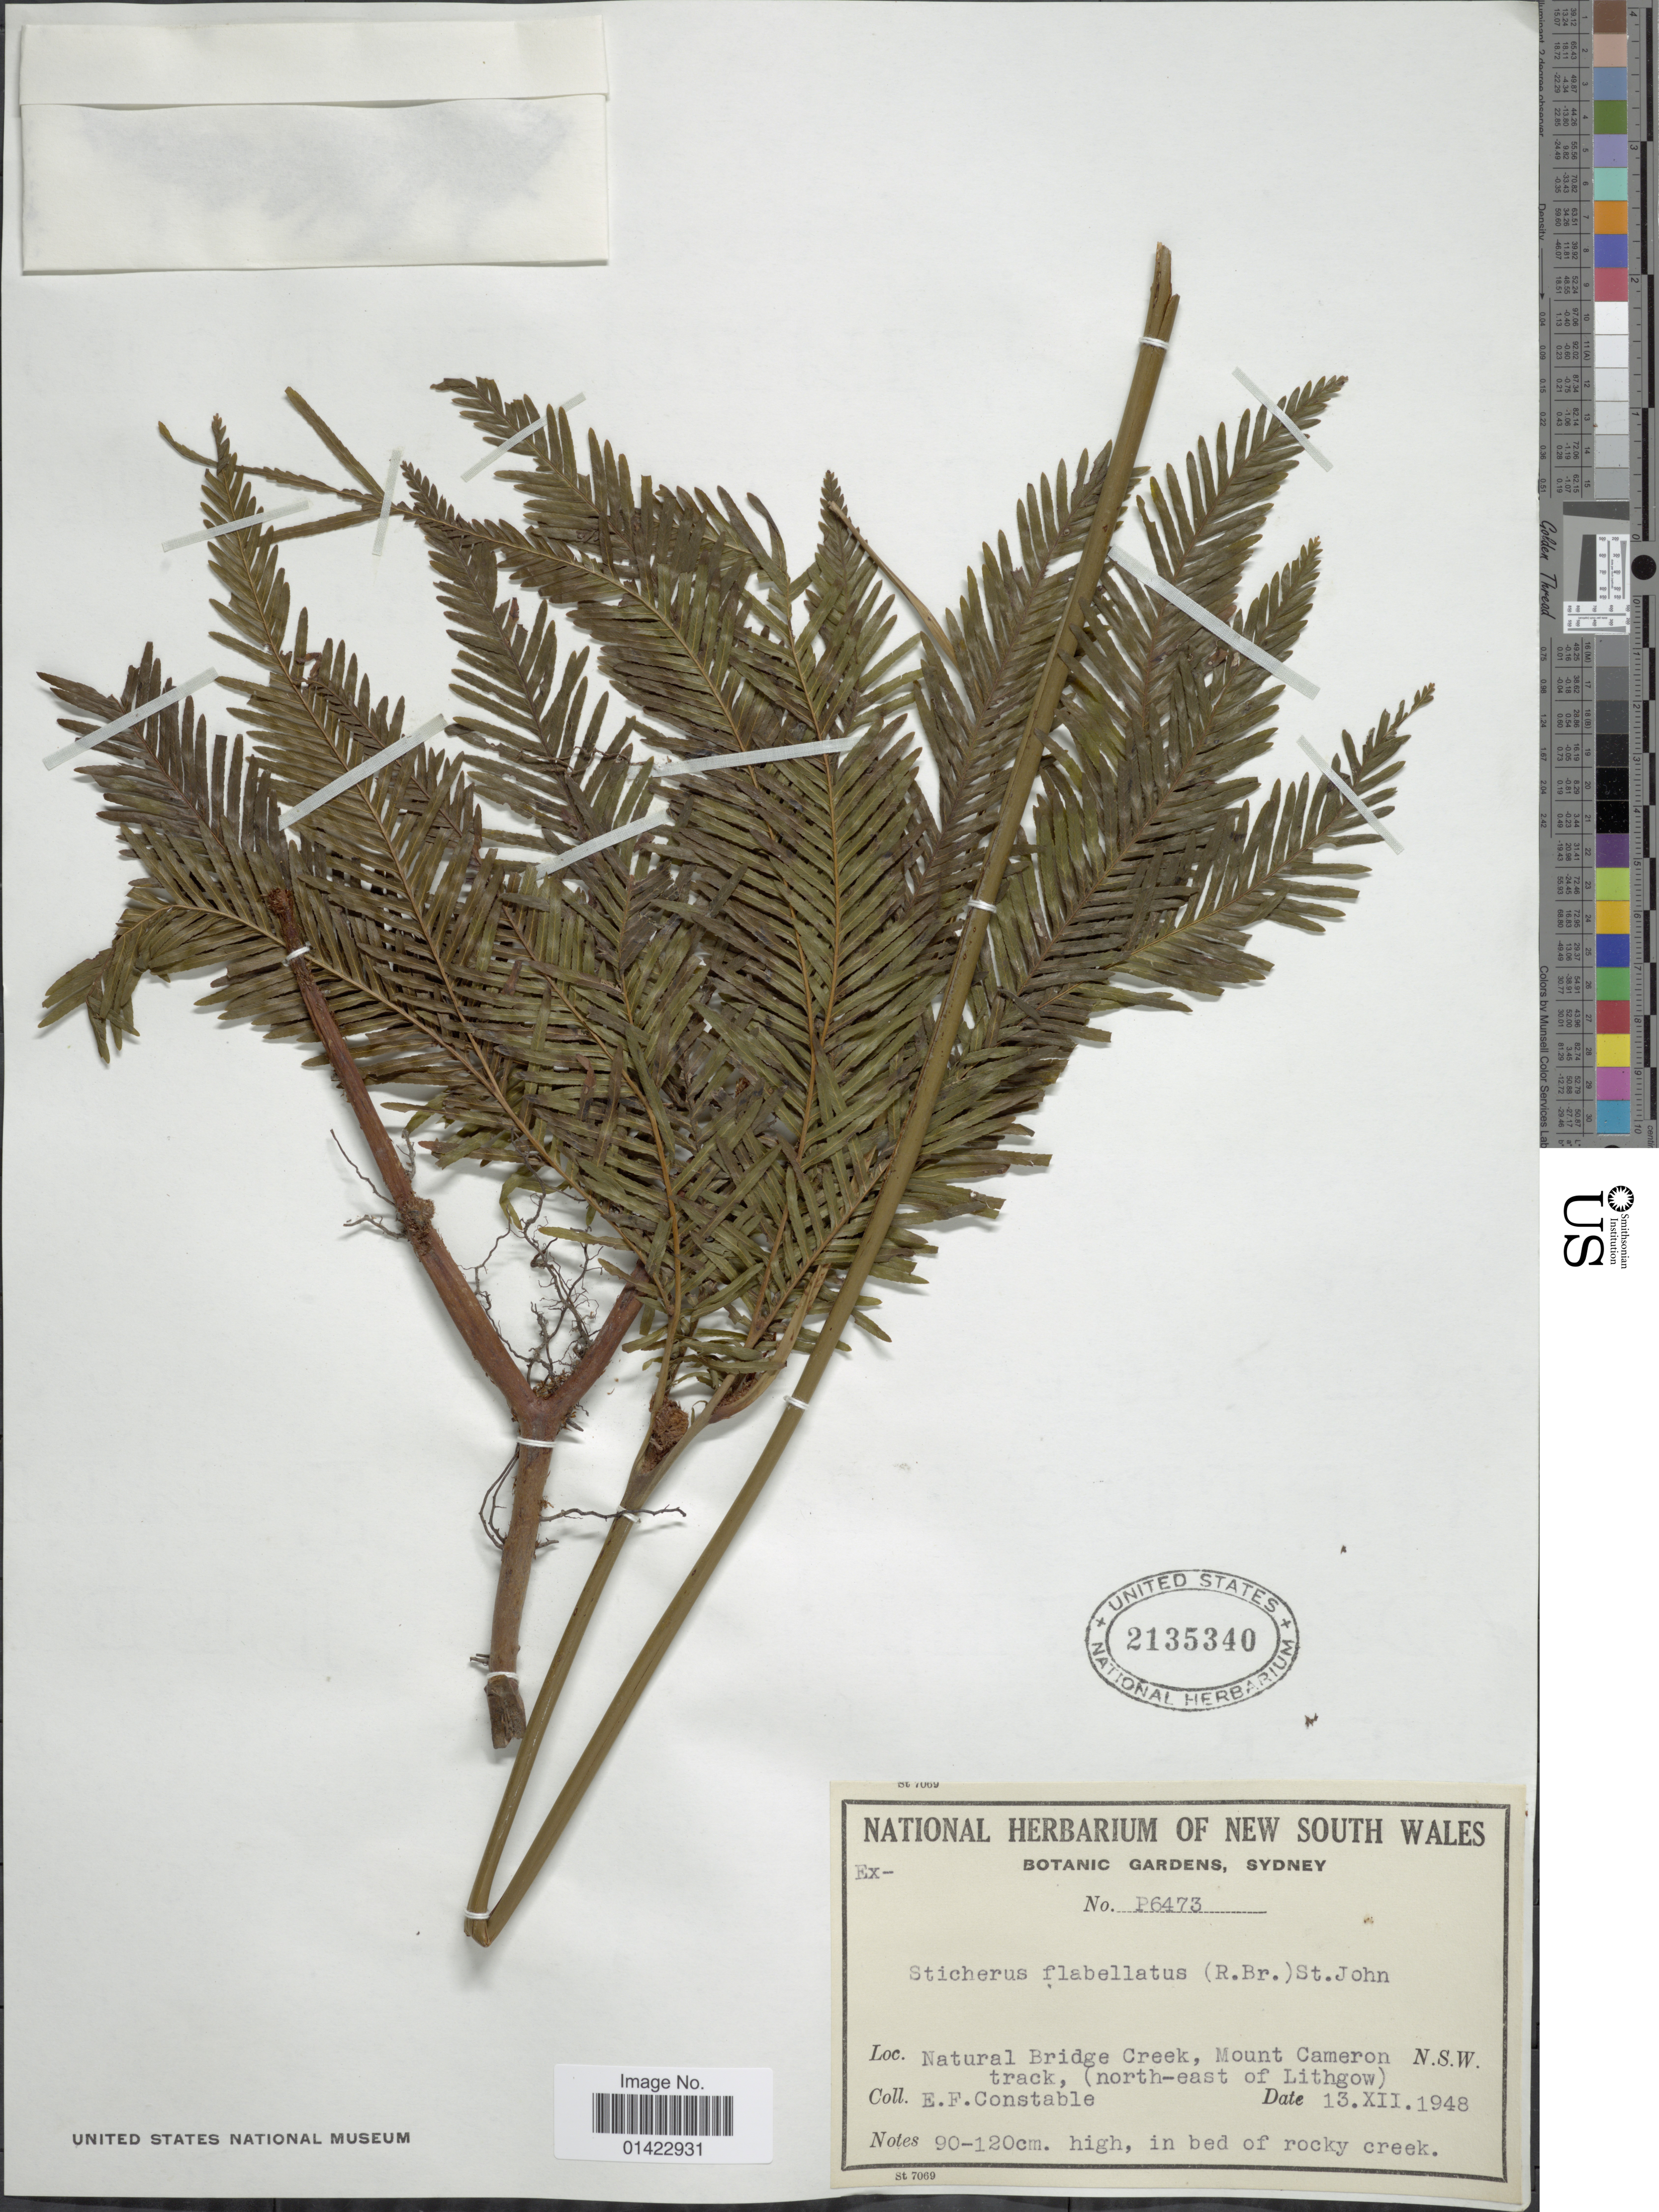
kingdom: Plantae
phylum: Tracheophyta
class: Polypodiopsida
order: Gleicheniales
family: Gleicheniaceae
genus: Sticherus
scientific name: Sticherus flabellatus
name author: (R. Br.) H. St. John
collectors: E. F. Constable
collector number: P6473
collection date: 1948-12-13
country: Australia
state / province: New South Wales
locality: Natural Bridge Creek,Mount Cameron track, (nort-east of Lithgow).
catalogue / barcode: US 2135340